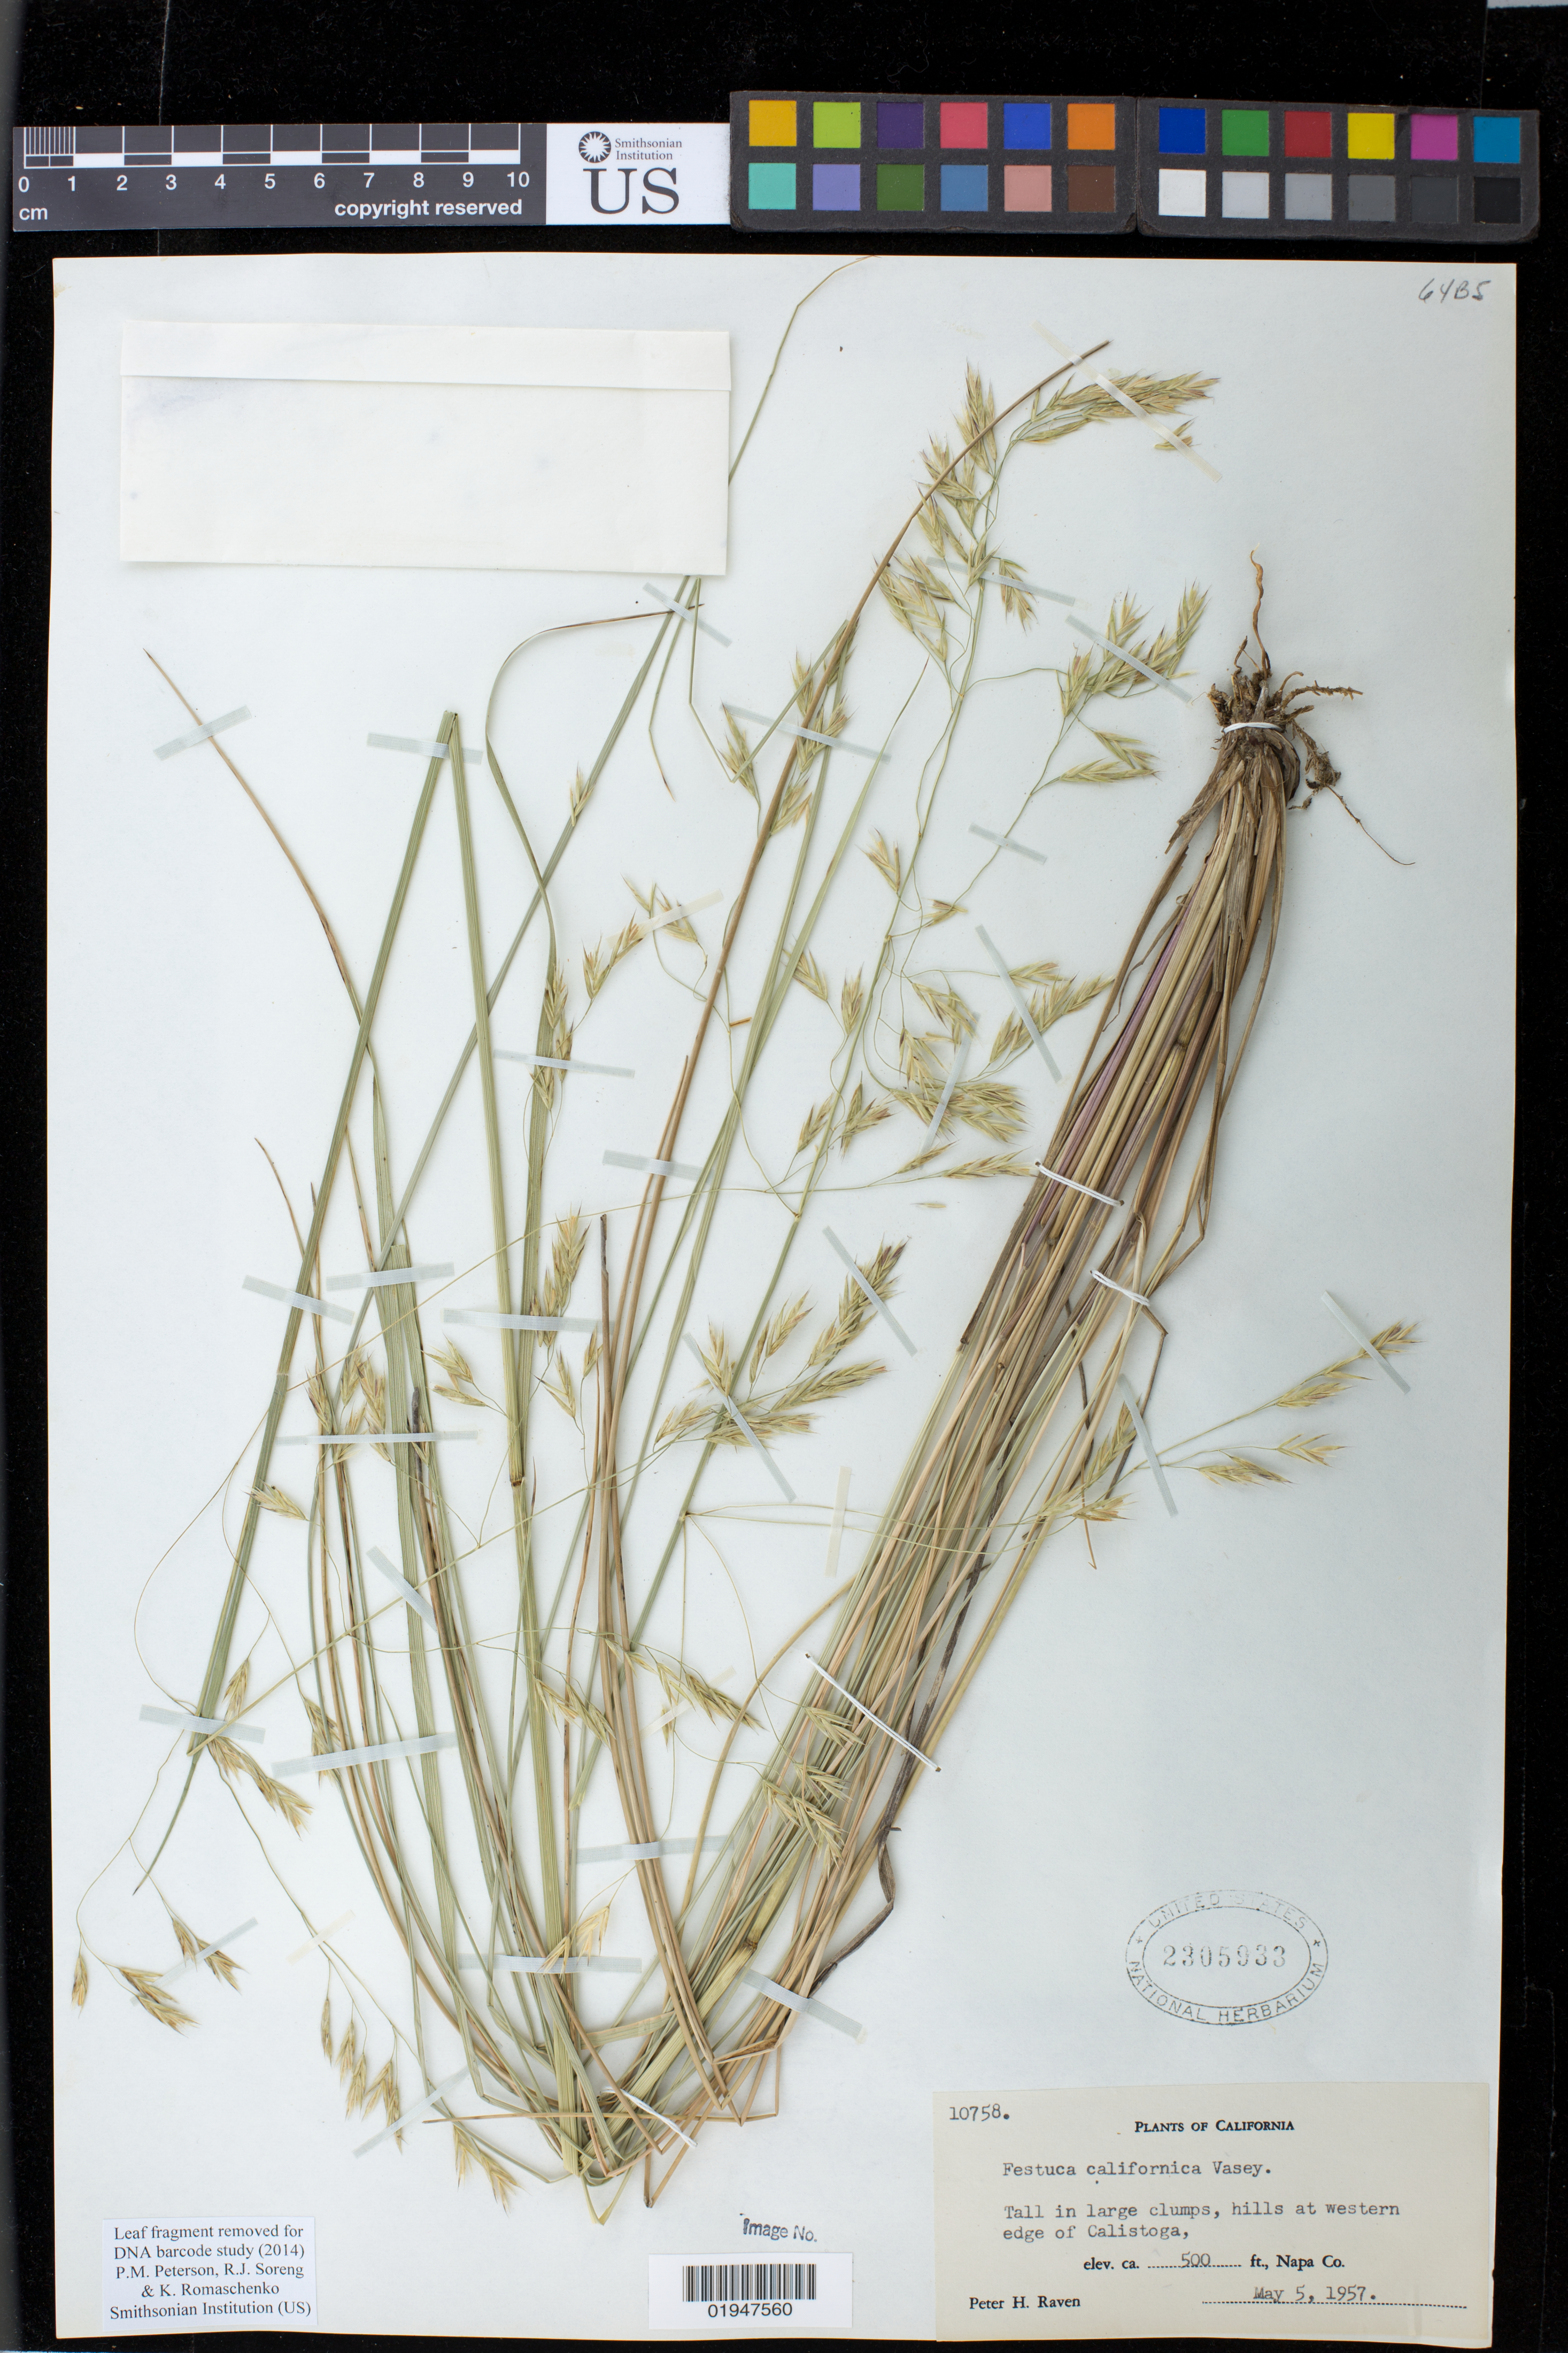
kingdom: Plantae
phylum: Tracheophyta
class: Liliopsida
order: Poales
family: Poaceae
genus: Festuca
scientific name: Festuca californica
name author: Vasey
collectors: P. Raven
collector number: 10758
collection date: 1957-05-05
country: United States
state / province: California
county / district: Napa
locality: hills at western edge of Calistoga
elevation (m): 152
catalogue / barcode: US 2305933